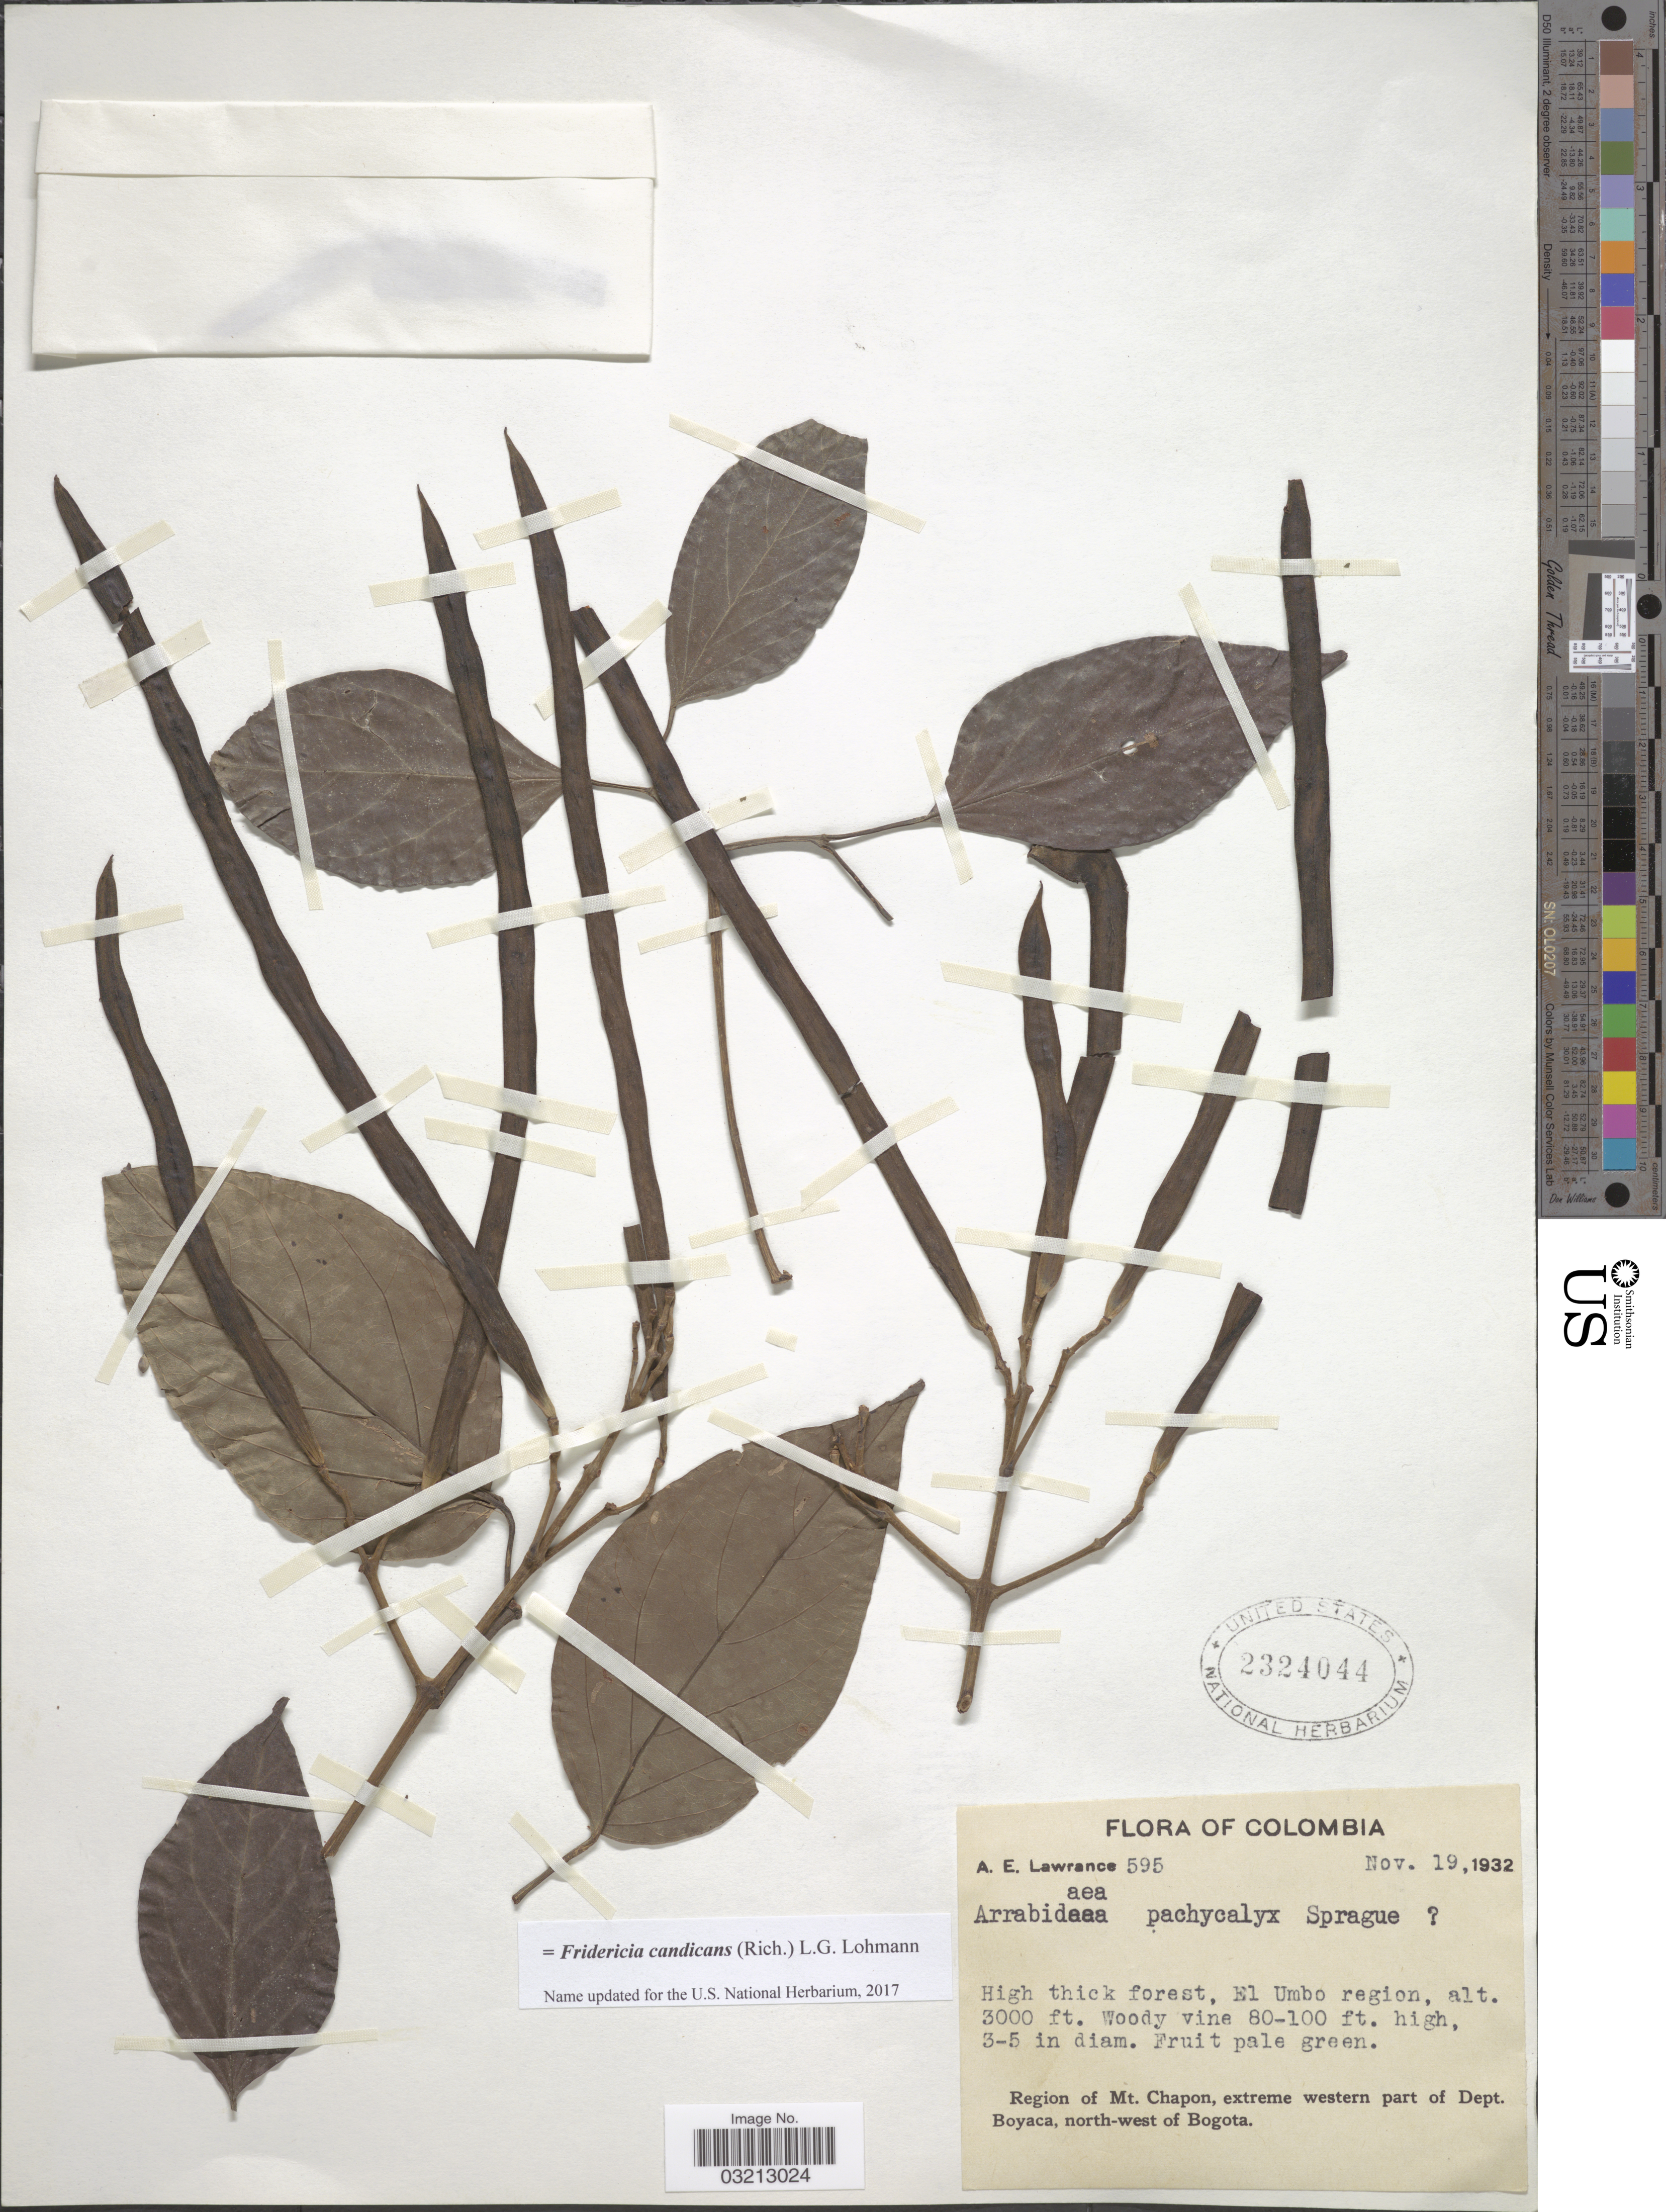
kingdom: Plantae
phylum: Tracheophyta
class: Magnoliopsida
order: Lamiales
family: Bignoniaceae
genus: Fridericia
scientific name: Fridericia candicans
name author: (Rich.) L.G. Lohmann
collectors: A. Lawrance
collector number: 595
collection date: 1932-11-19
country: Colombia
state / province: Boyacá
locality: El Umbo region. Region of Mt. Chapon, extreme western part of Dept. Boyaca, north-west of Bogota.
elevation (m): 914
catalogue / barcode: US 2324044